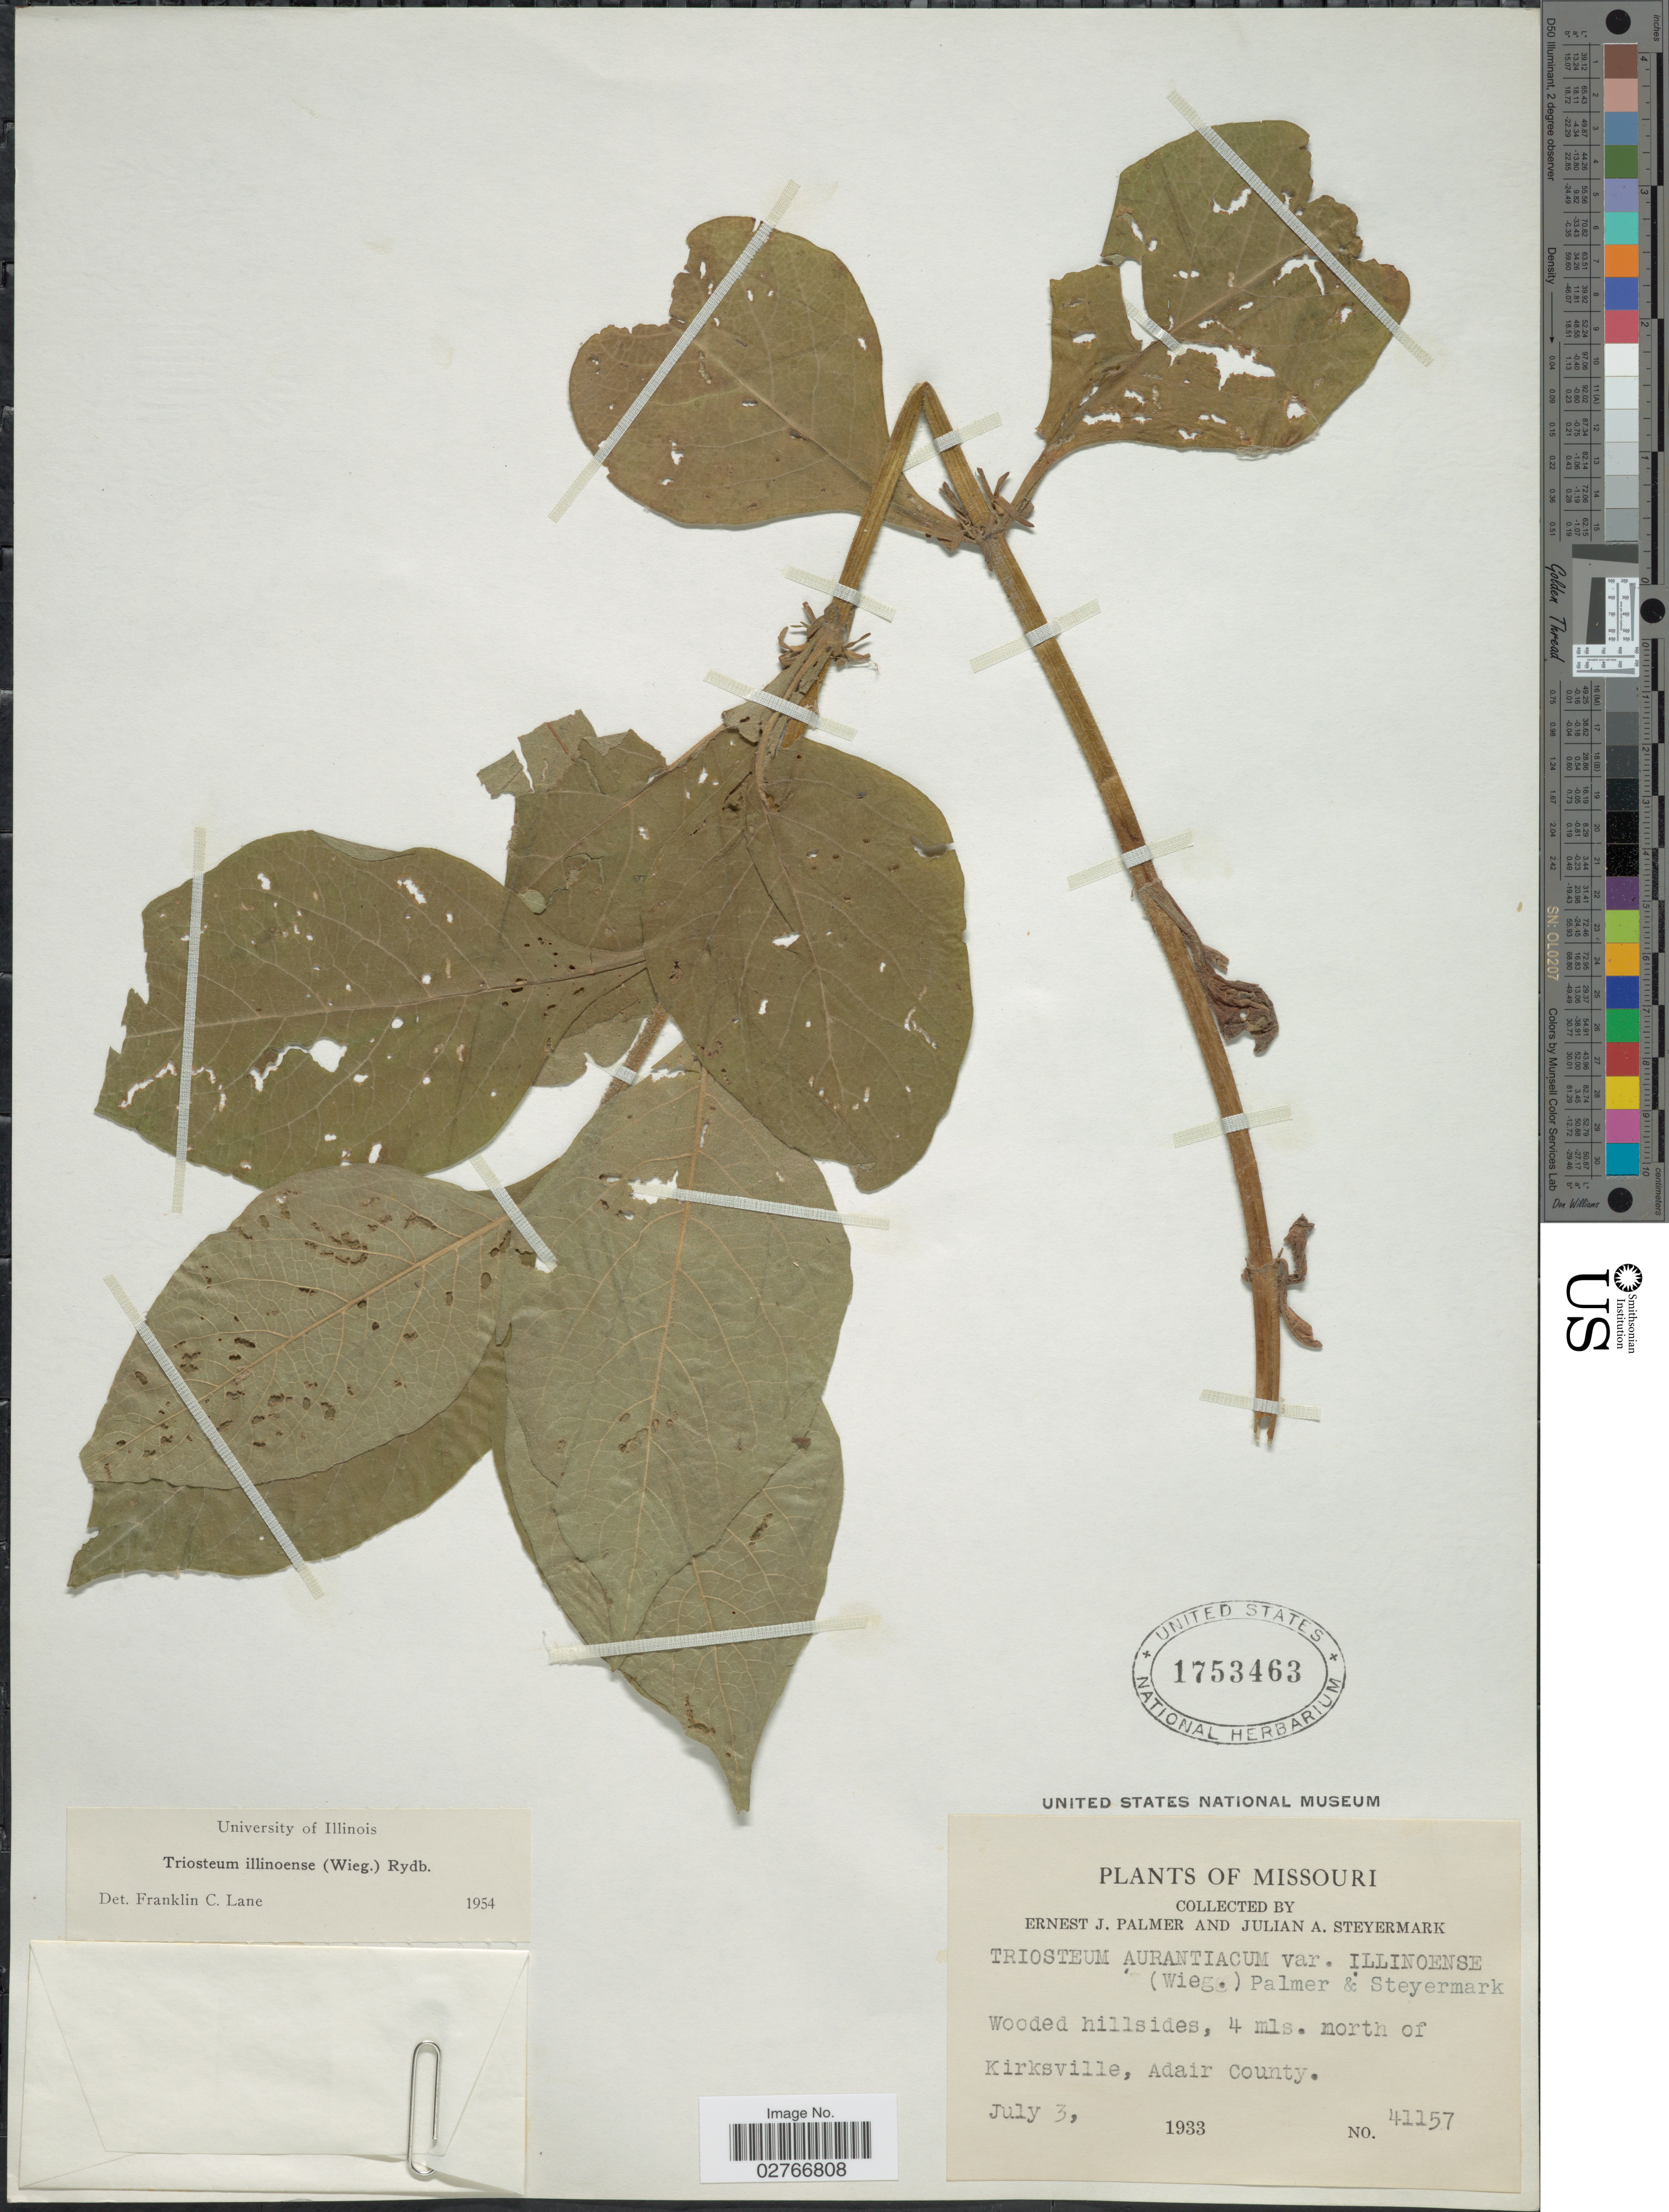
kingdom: Plantae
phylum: Tracheophyta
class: Magnoliopsida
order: Dipsacales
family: Caprifoliaceae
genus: Triosteum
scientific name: Triosteum illinoense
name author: (Wiegand) Rydb.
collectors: E. J. Palmer & J. Steyermark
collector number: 41157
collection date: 1933-07-03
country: United States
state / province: Missouri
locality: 4 mls. north of Kirksville, Adair County.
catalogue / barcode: US 1753463